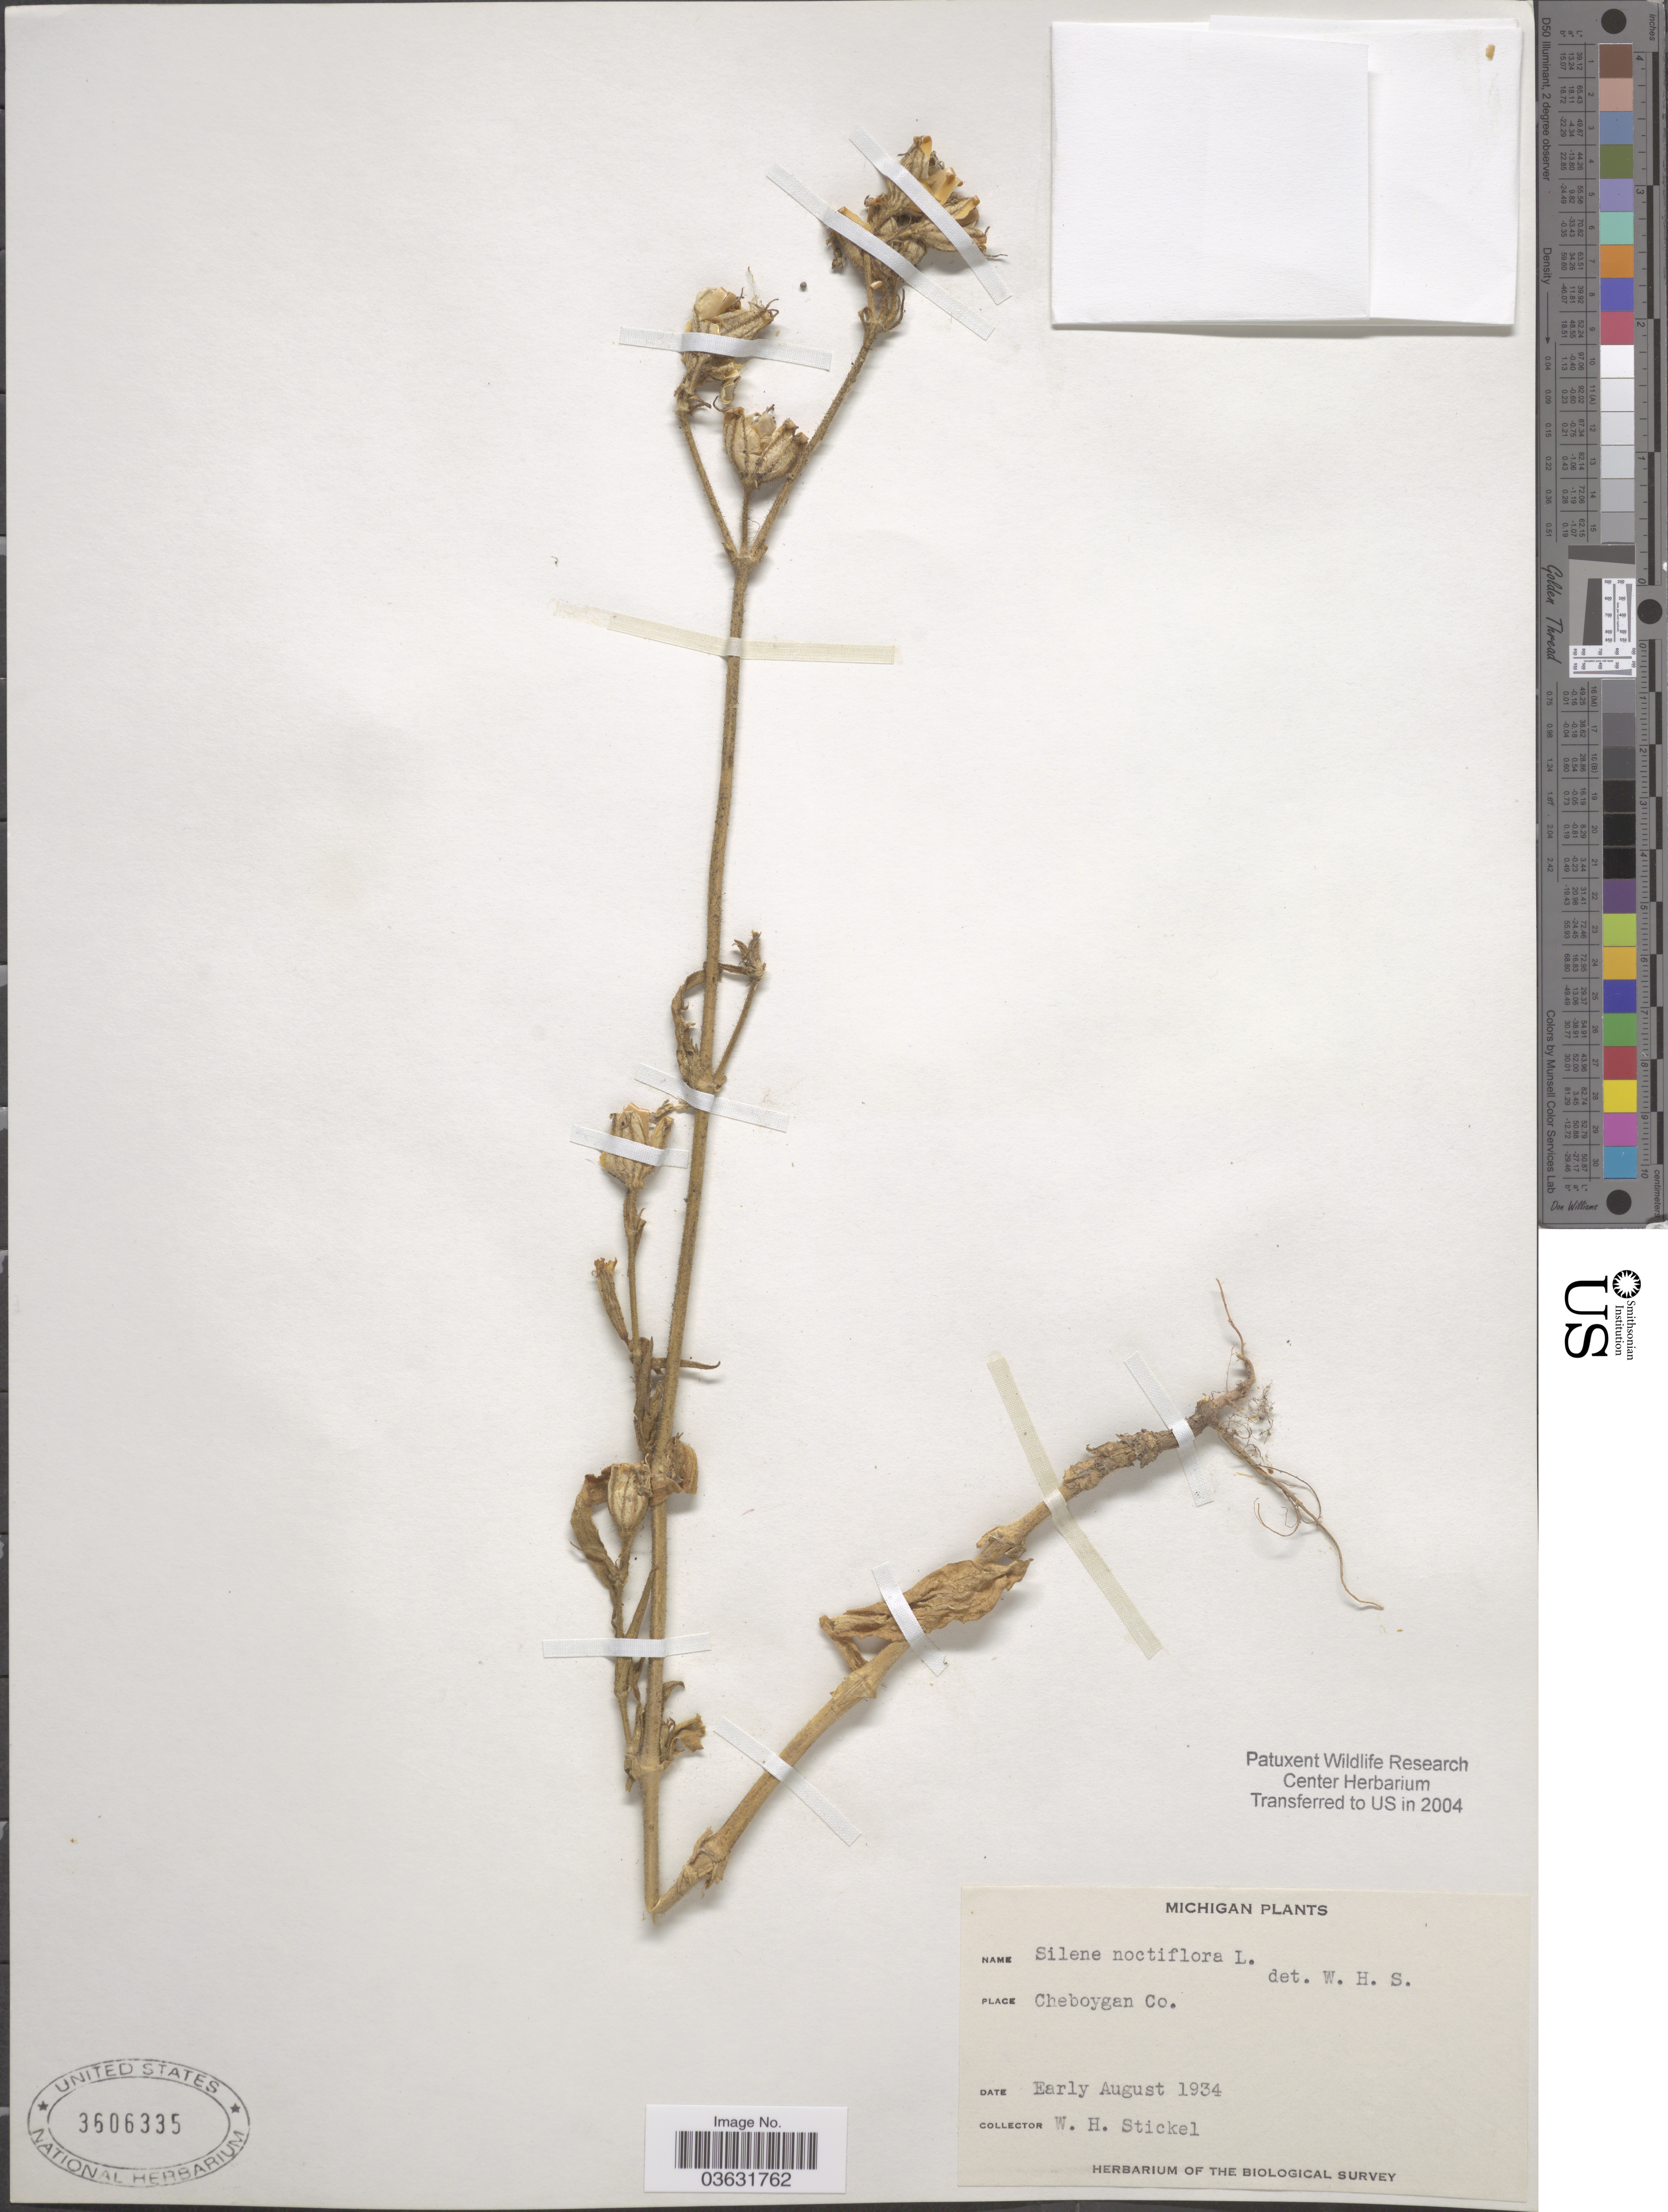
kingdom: Plantae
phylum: Tracheophyta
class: Magnoliopsida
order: Caryophyllales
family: Caryophyllaceae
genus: Silene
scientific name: Silene noctiflora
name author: L.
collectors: W. Stickel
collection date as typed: Early August 1934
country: United States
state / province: Michigan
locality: Cheboygan Co.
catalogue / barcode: US 3606335